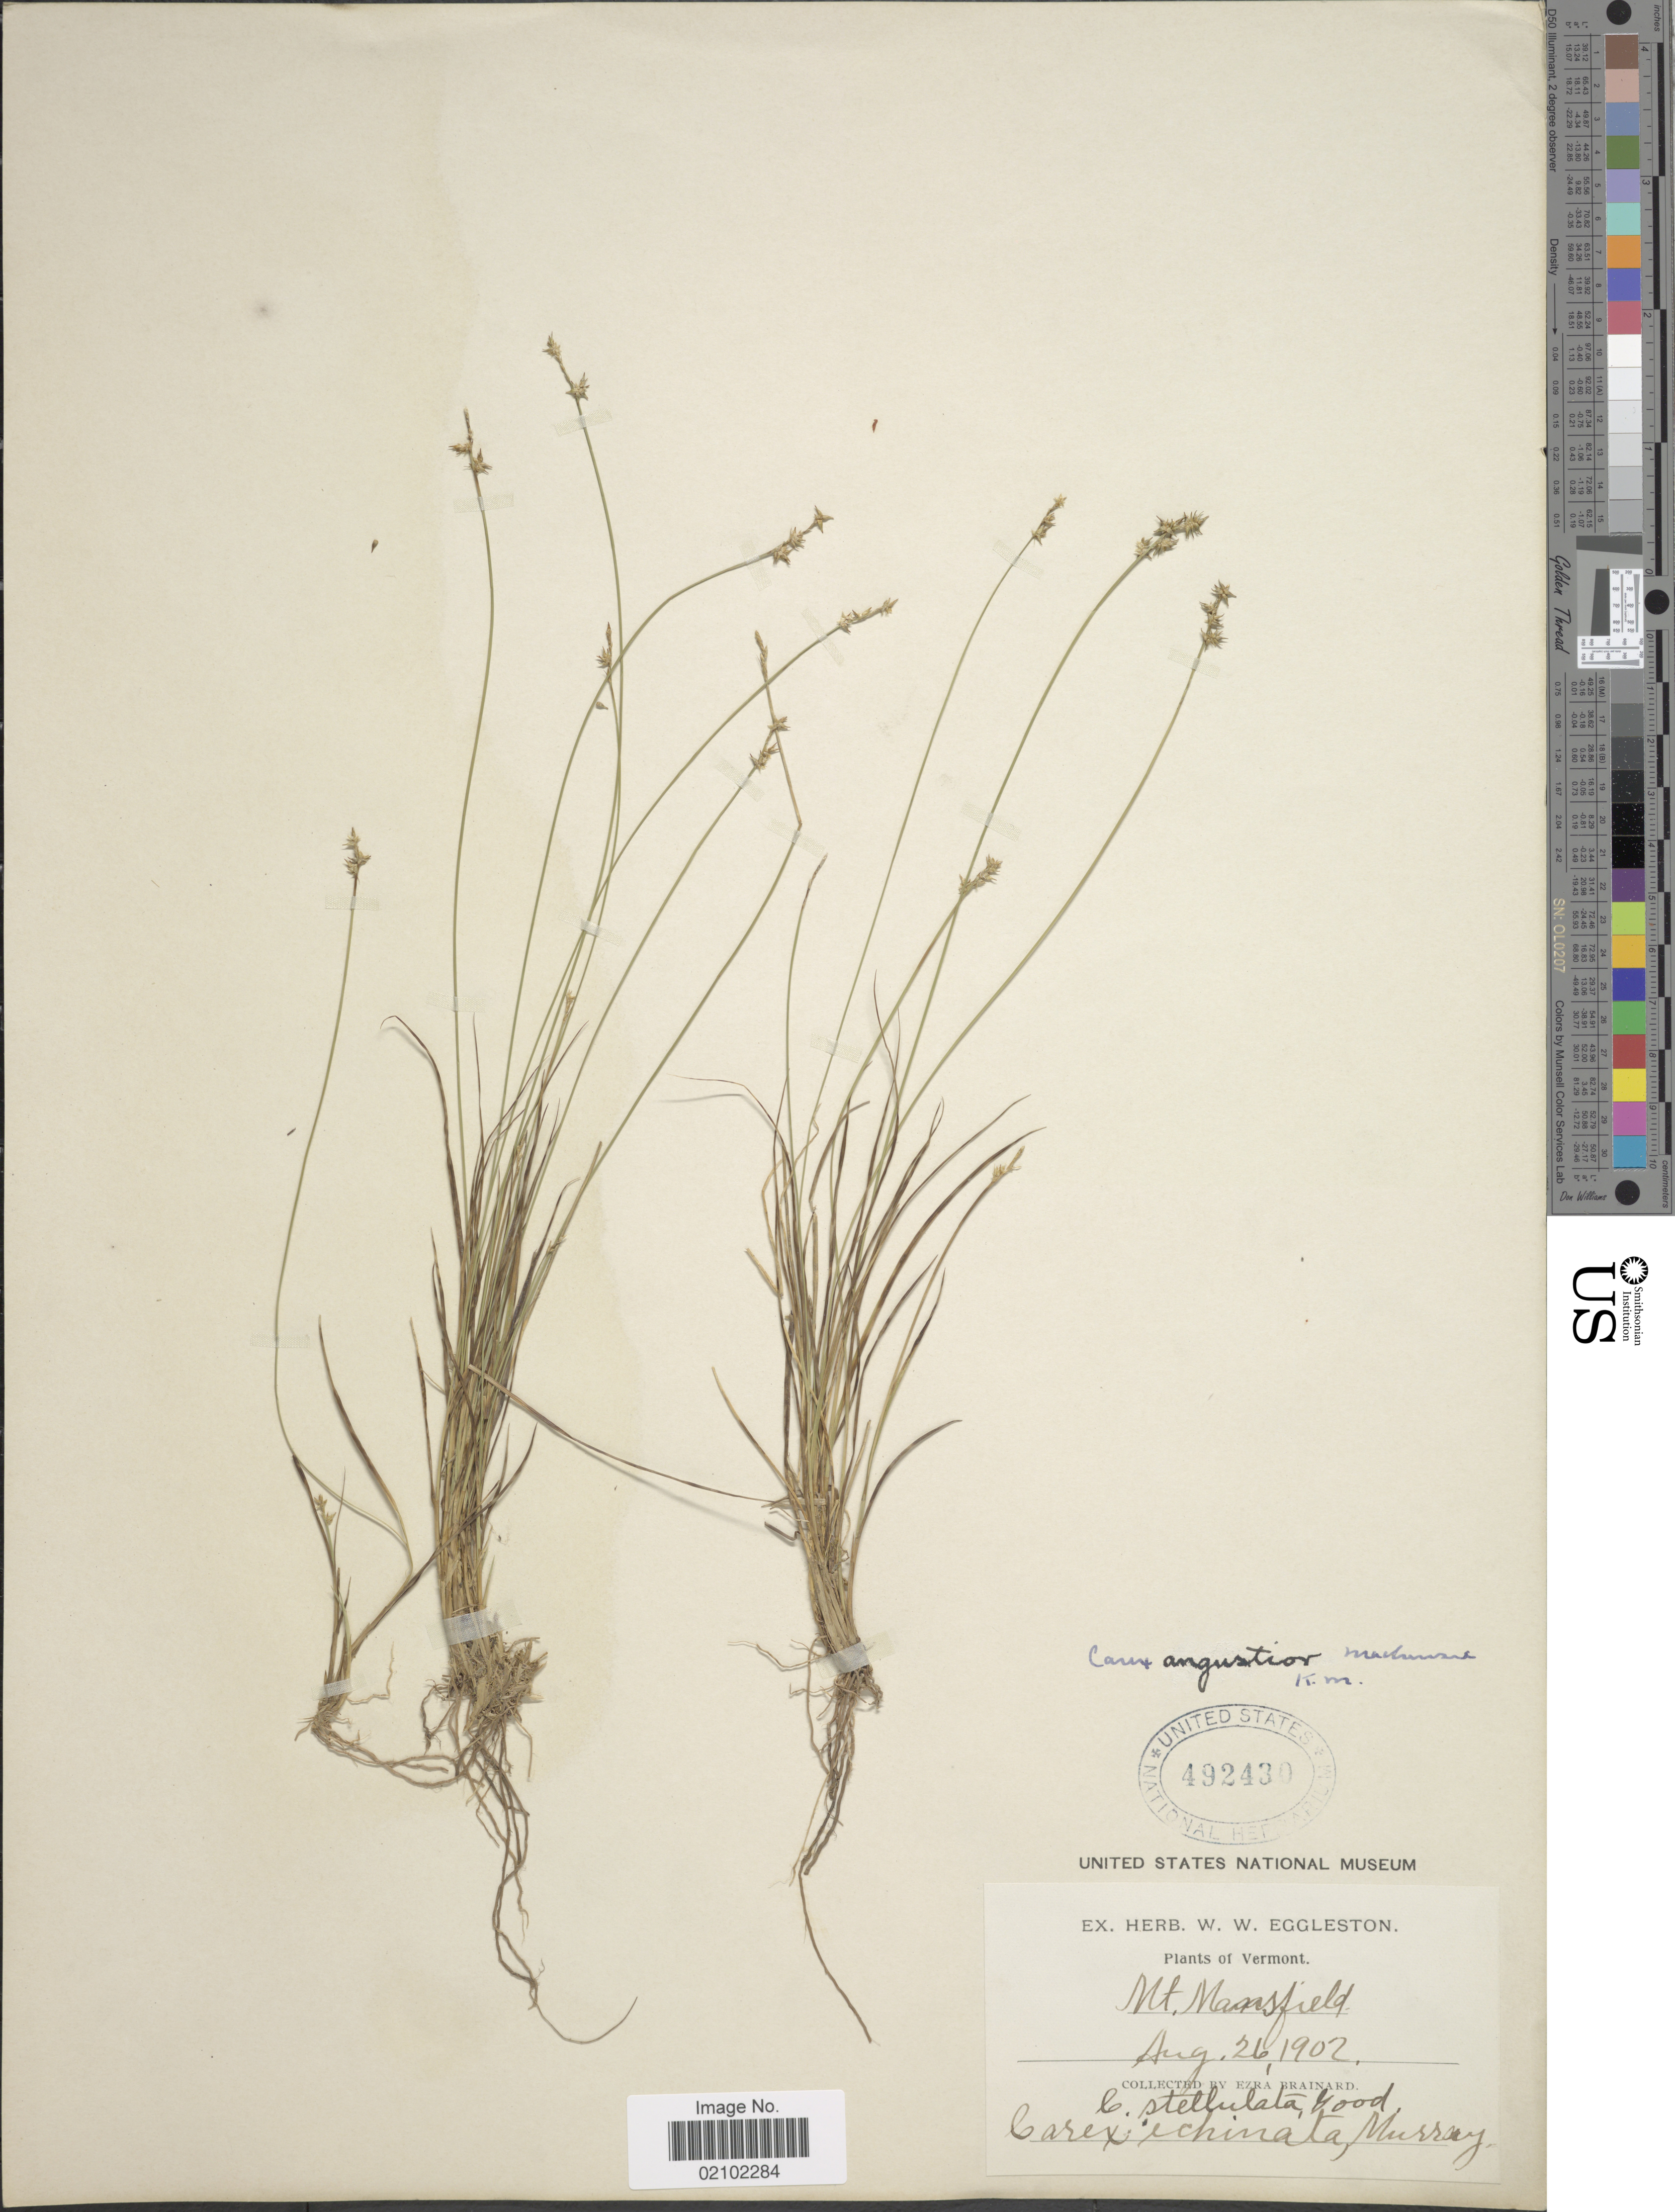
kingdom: Plantae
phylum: Tracheophyta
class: Liliopsida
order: Poales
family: Cyperaceae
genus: Carex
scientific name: Carex echinata subsp. echinata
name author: Murray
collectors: E. Brainerd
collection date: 1902-08-26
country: United States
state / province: Vermont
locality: Mt. Mansfield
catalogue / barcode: US 492430